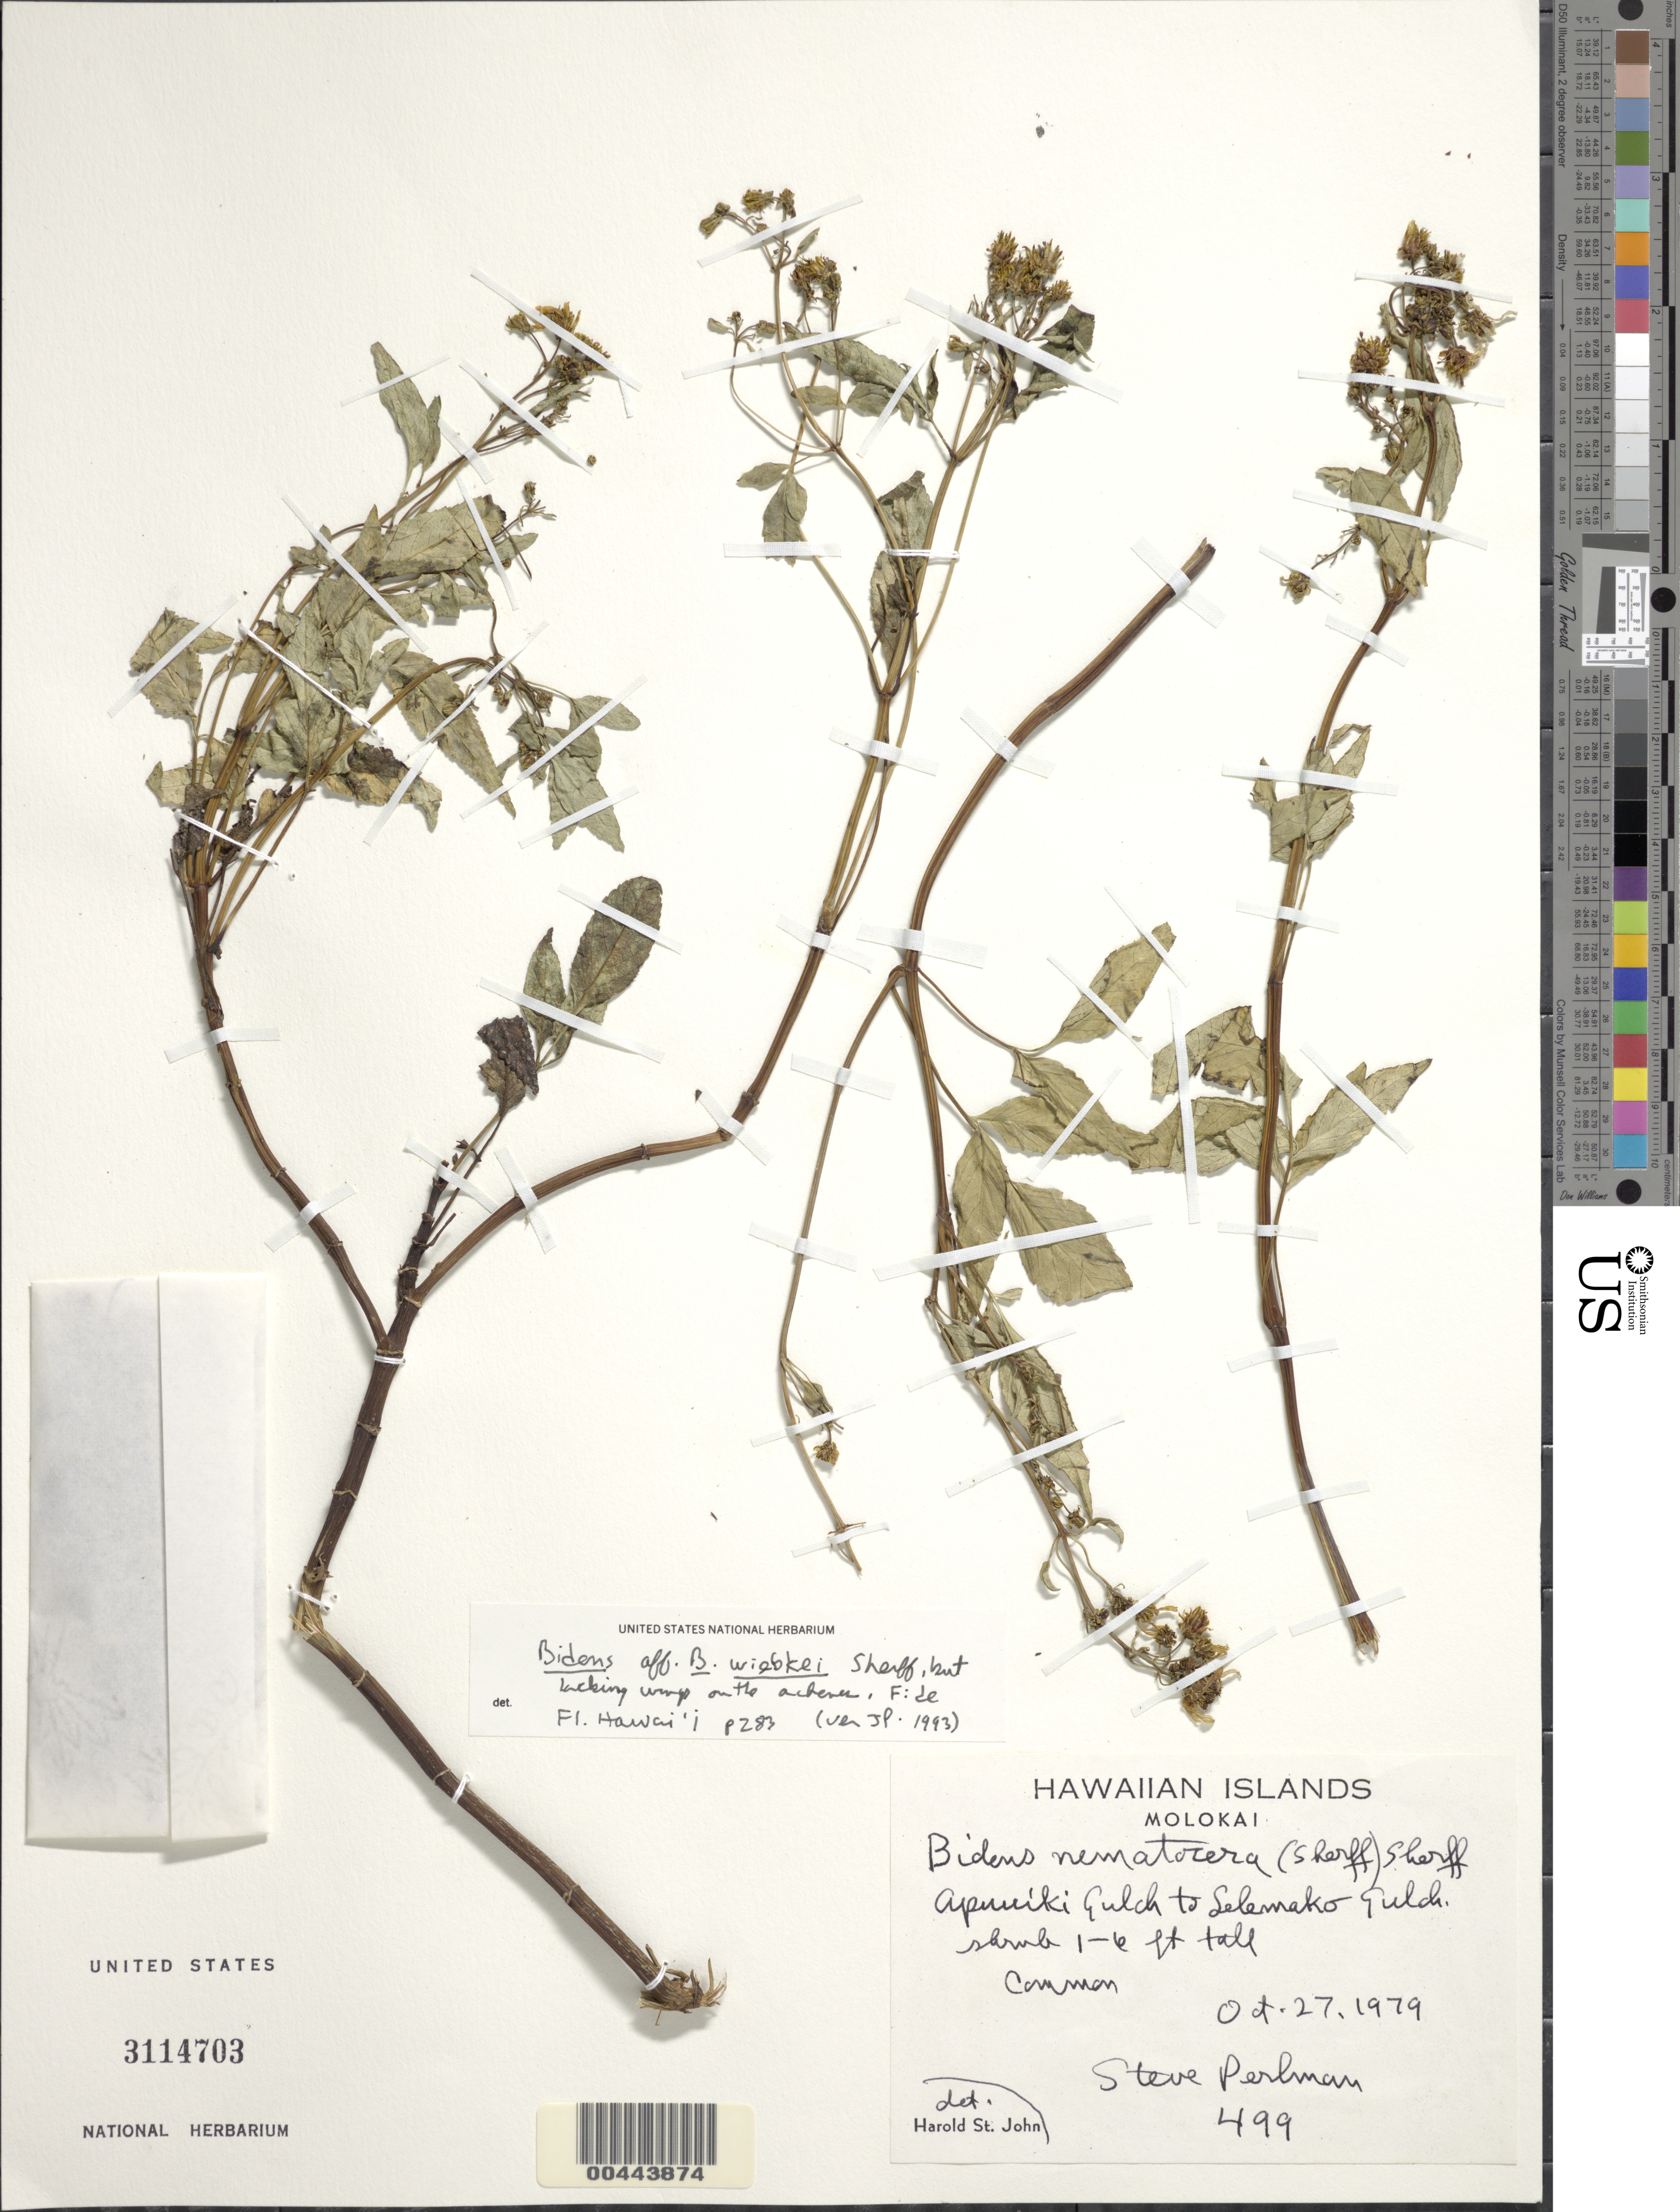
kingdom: Plantae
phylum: Tracheophyta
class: Magnoliopsida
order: Asterales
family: Asteraceae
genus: Bidens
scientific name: Bidens wiebkei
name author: Sherff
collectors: S. P. Perlman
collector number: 499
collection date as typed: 27 Oct 1979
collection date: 1979-10-27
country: United States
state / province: Hawaii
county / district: Maui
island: Moloka'i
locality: Apuuiki Gulch to Selemako Gulch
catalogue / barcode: US 3114703